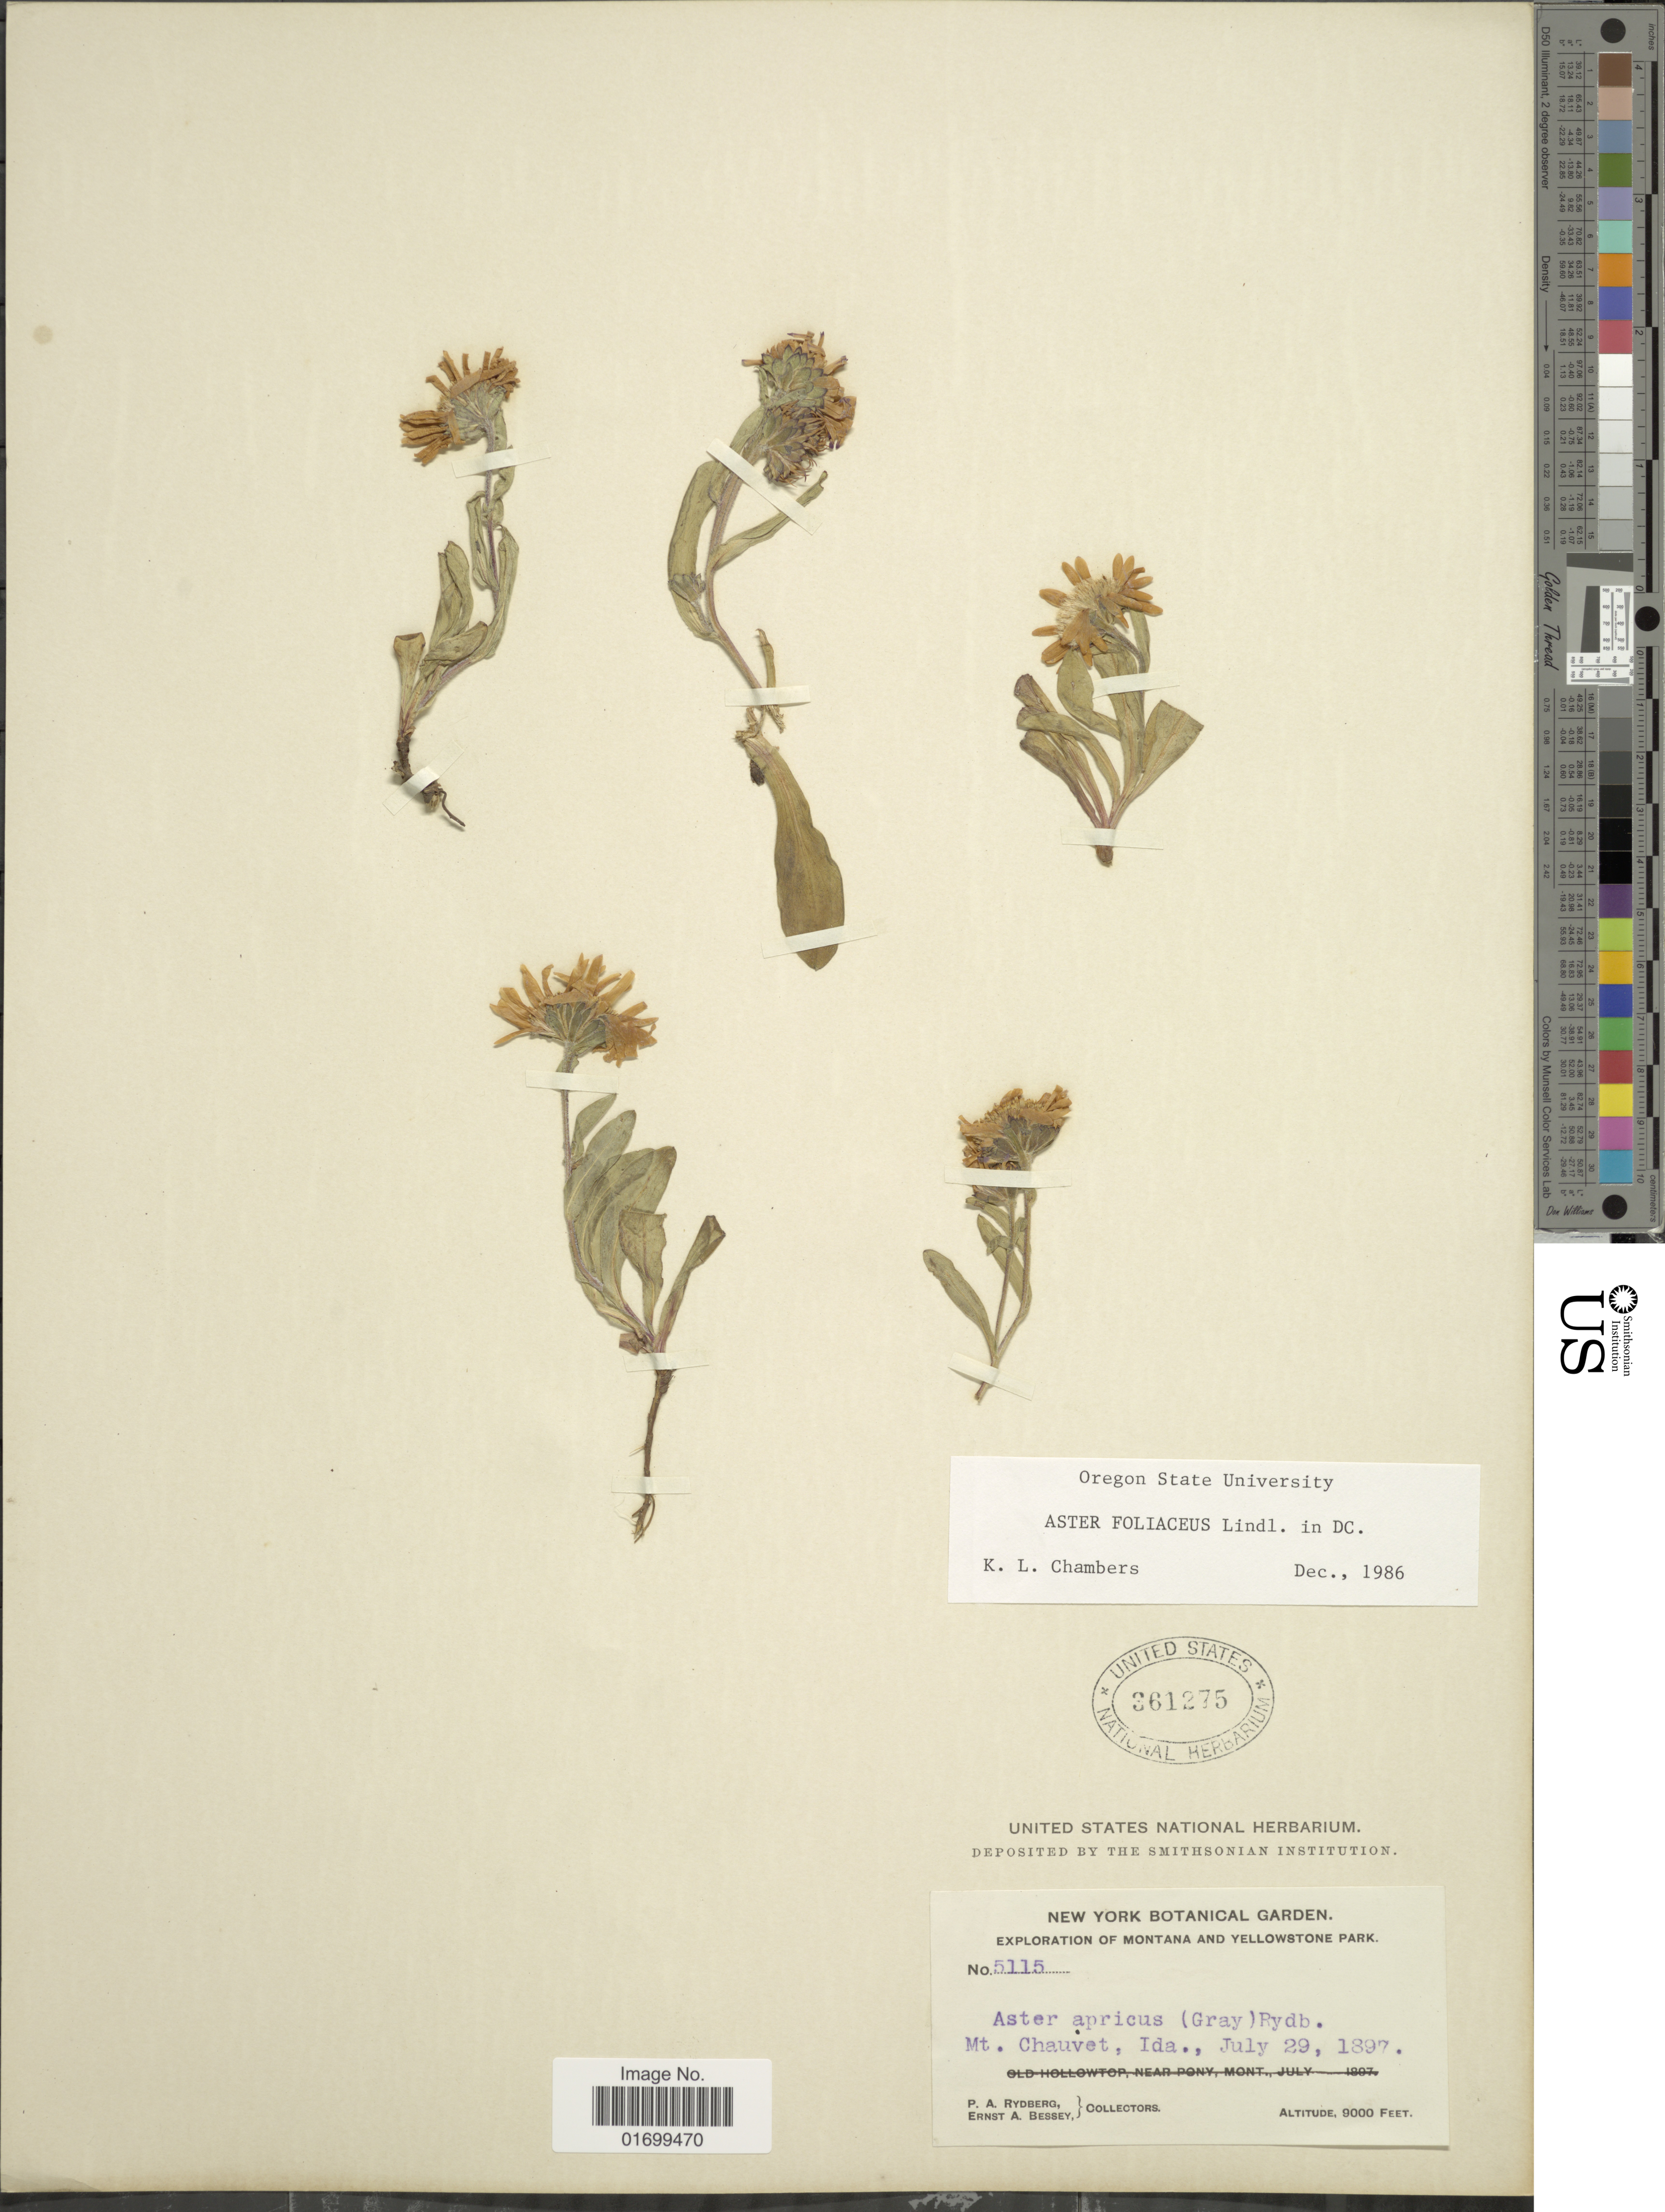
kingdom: Plantae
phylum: Tracheophyta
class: Magnoliopsida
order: Asterales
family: Asteraceae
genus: Symphyotrichum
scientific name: Symphyotrichum foliaceum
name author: (Lindl. ex DC.) G.L. Nesom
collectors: P. A. Rydberg & E. A. Bessey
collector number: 5115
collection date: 1897-07-29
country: United States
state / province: Idaho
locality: Mt. Chauvet.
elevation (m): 2743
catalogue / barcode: US 361275